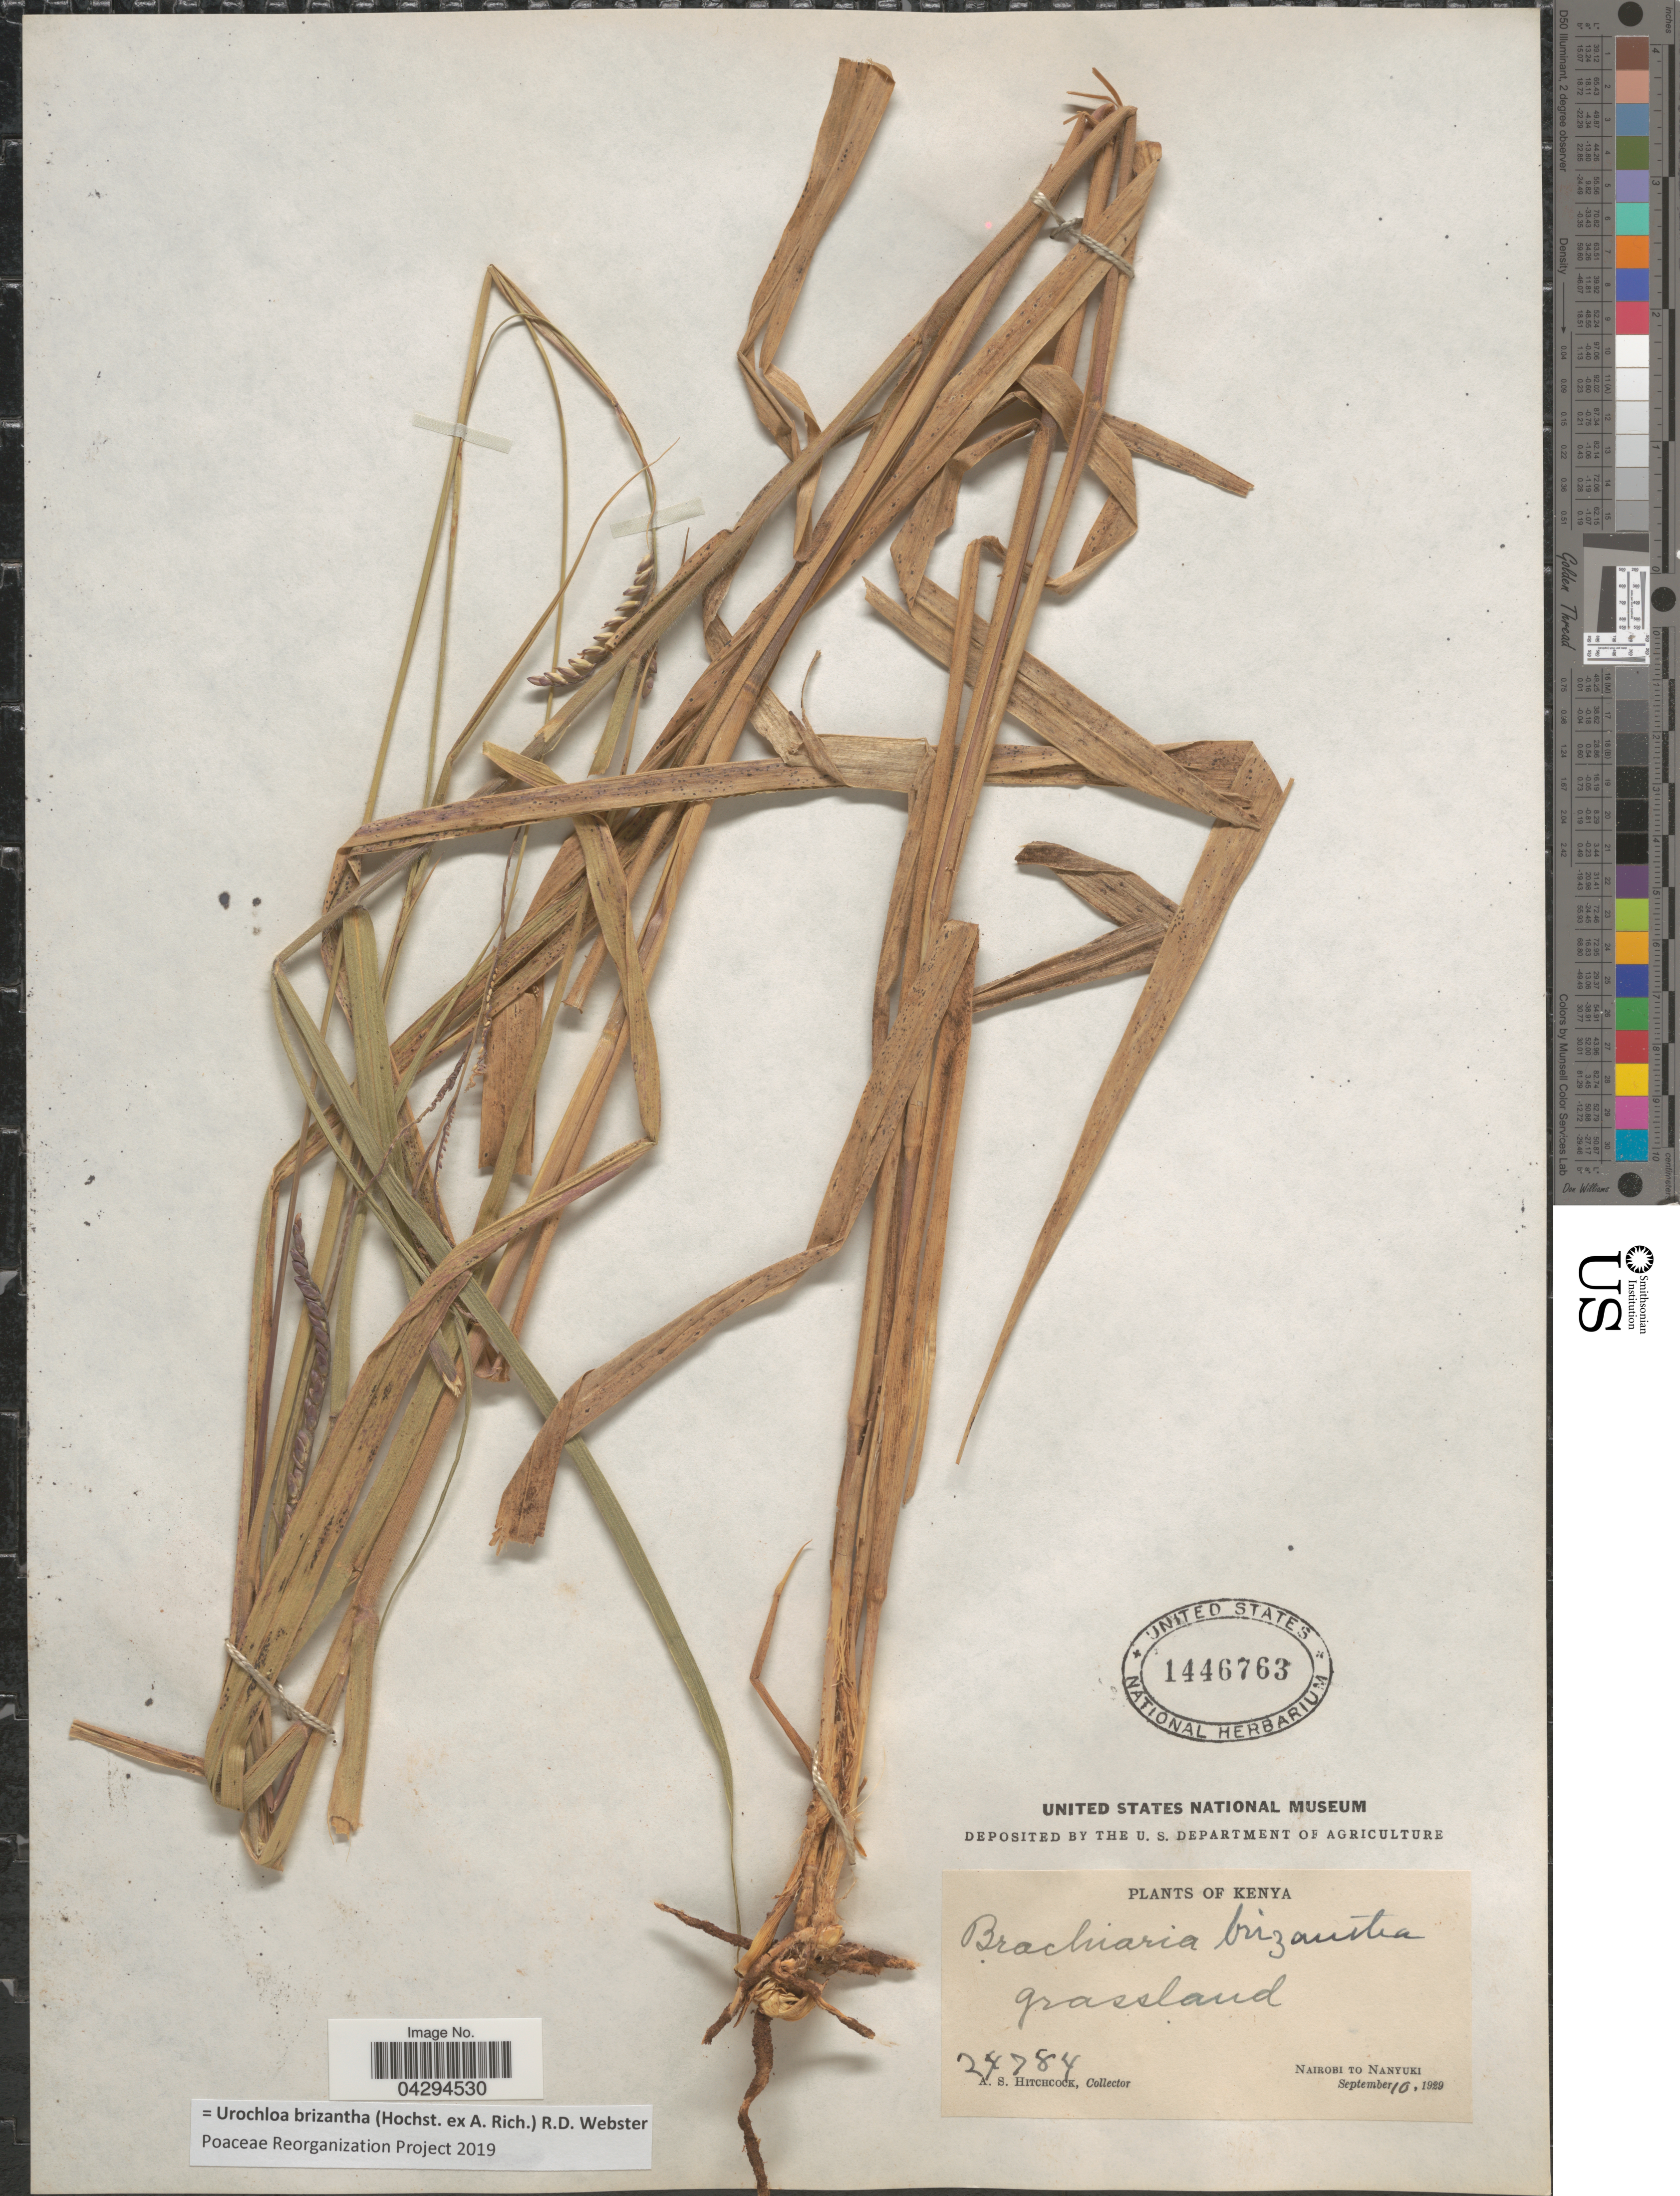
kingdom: Plantae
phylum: Tracheophyta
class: Liliopsida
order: Poales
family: Poaceae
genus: Urochloa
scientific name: Urochloa brizantha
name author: (Hochst. ex A. Rich.) R.D. Webster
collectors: A. S. Hitchcock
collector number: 24784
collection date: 1929-09-10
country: Kenya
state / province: Nairobi Area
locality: Nairobi to Nanyuki.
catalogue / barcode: US 1446763